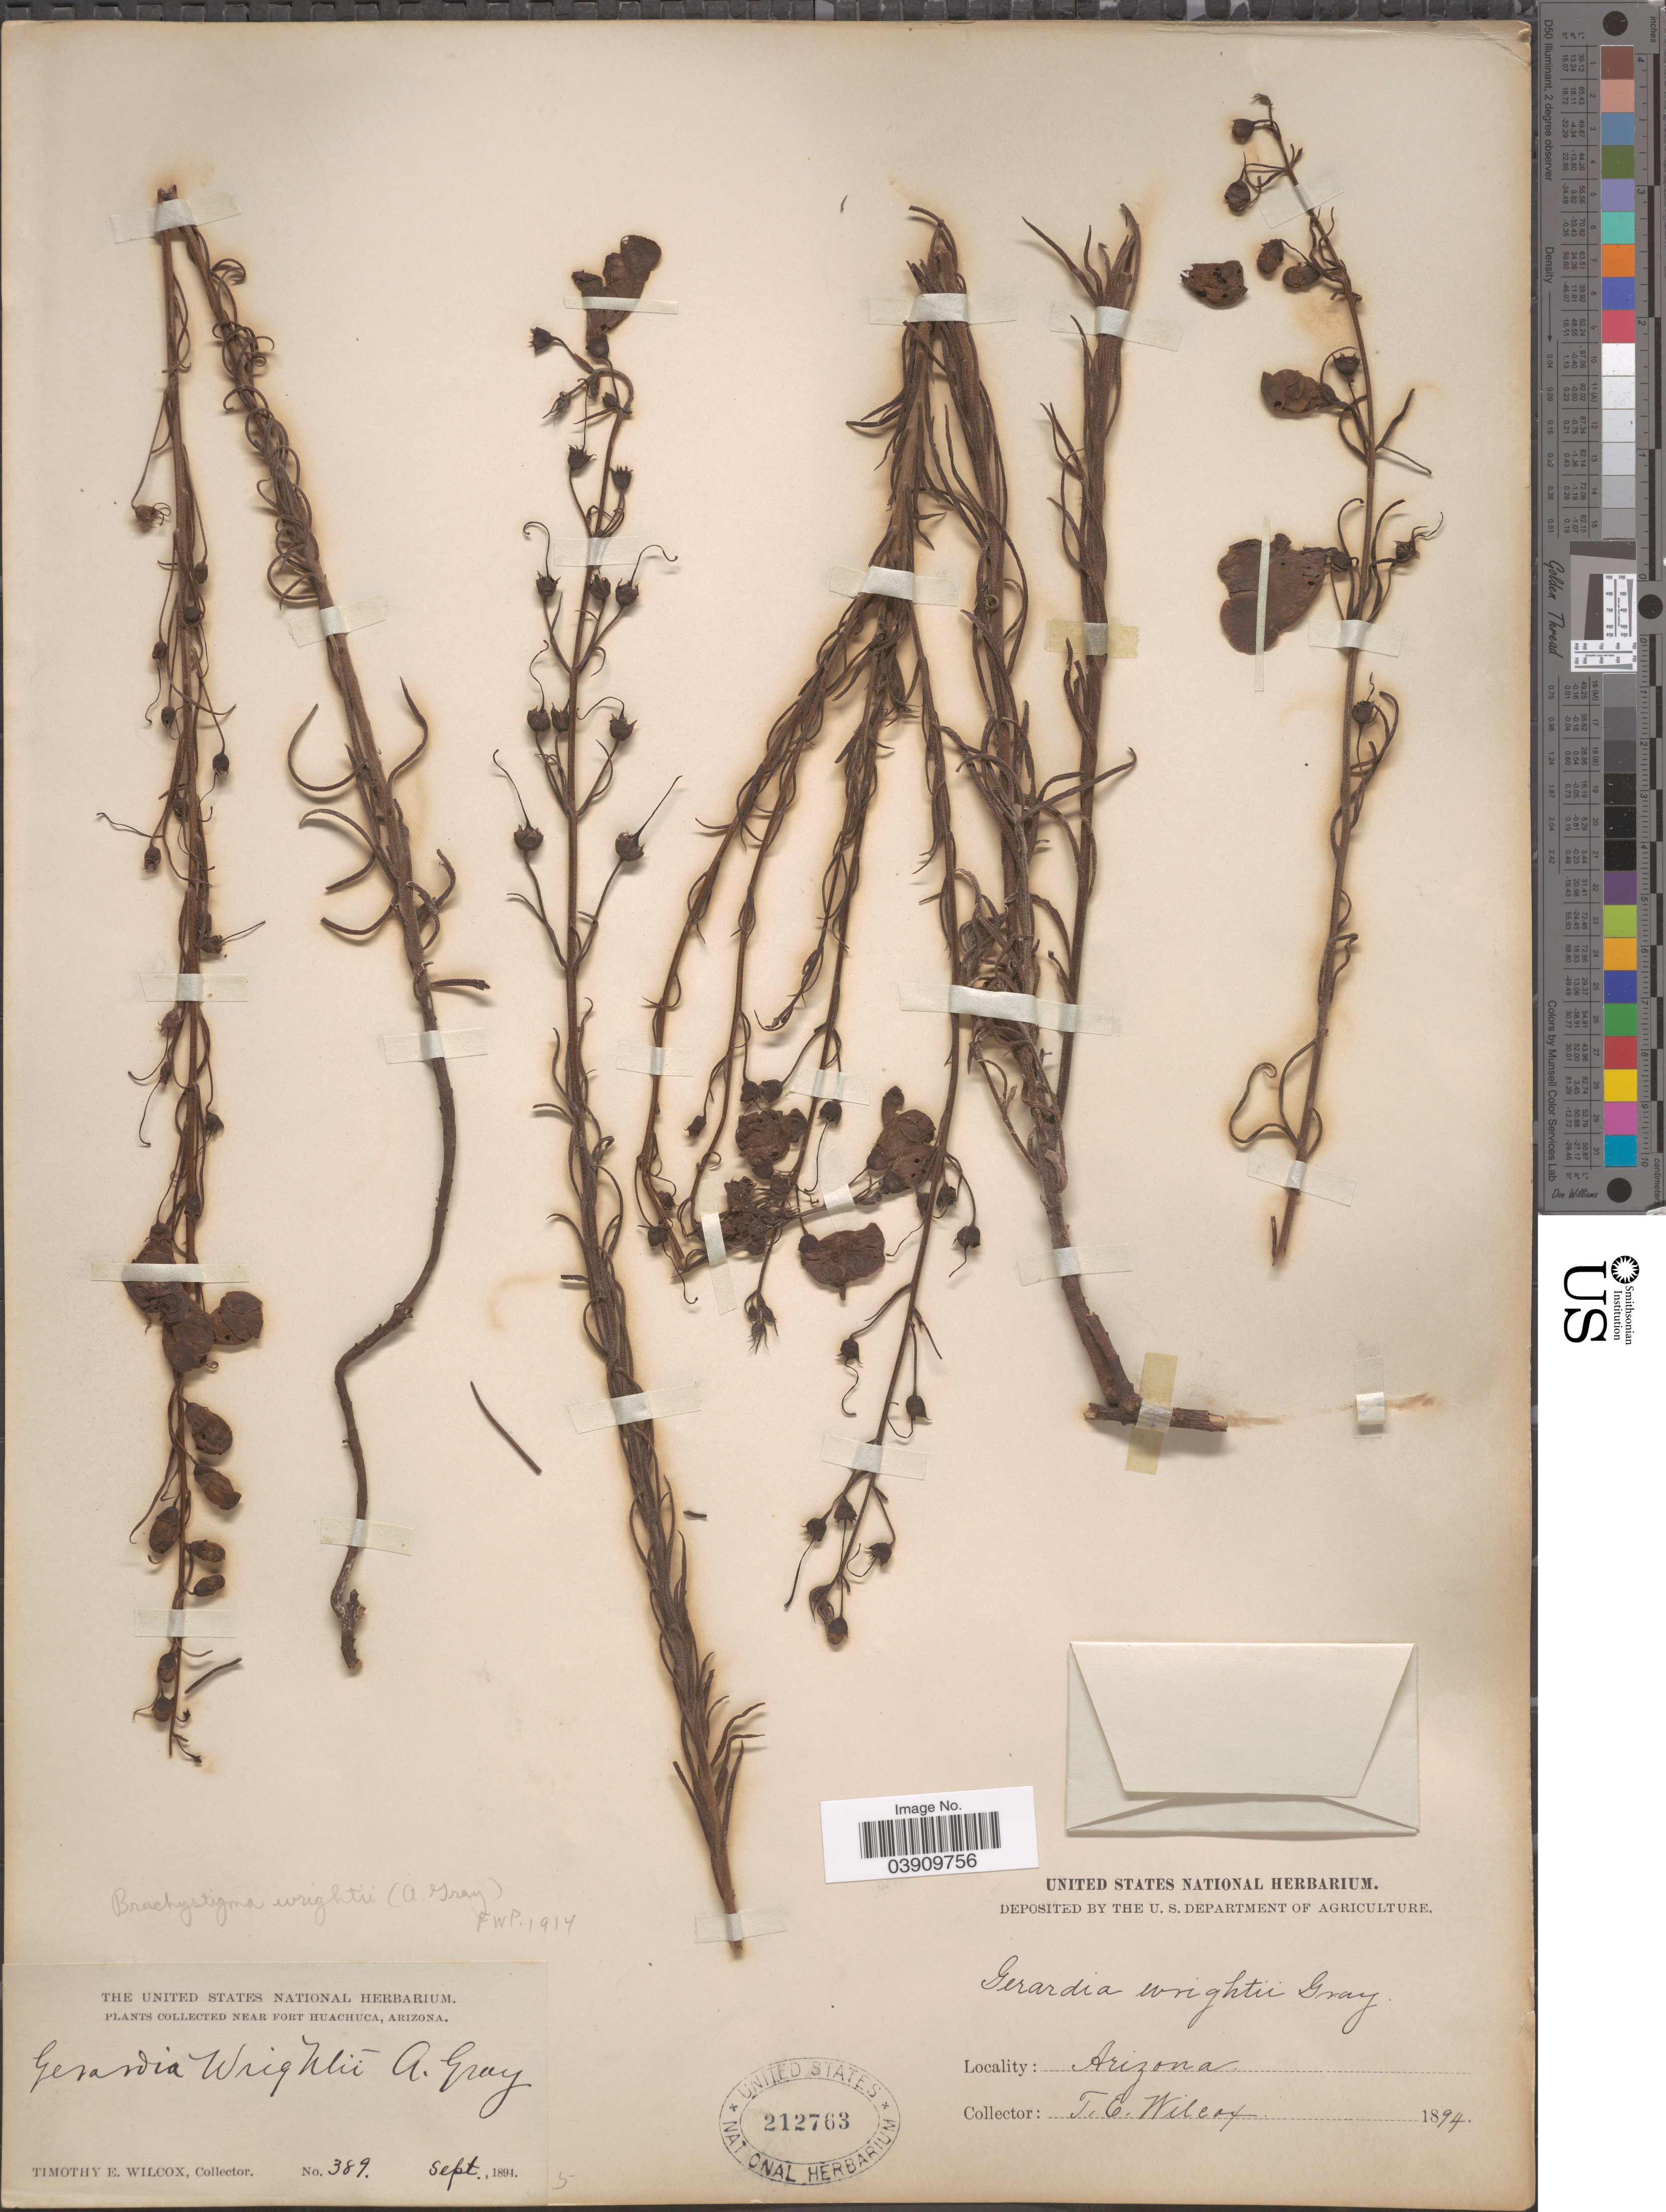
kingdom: Plantae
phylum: Tracheophyta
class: Magnoliopsida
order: Lamiales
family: Orobanchaceae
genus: Brachystigma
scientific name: Brachystigma wrightii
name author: (A. Gray) Pennell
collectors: T. E. Wilcox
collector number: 389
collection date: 1894-09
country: United States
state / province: Arizona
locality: Near Fort Huachuca.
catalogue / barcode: US 212763